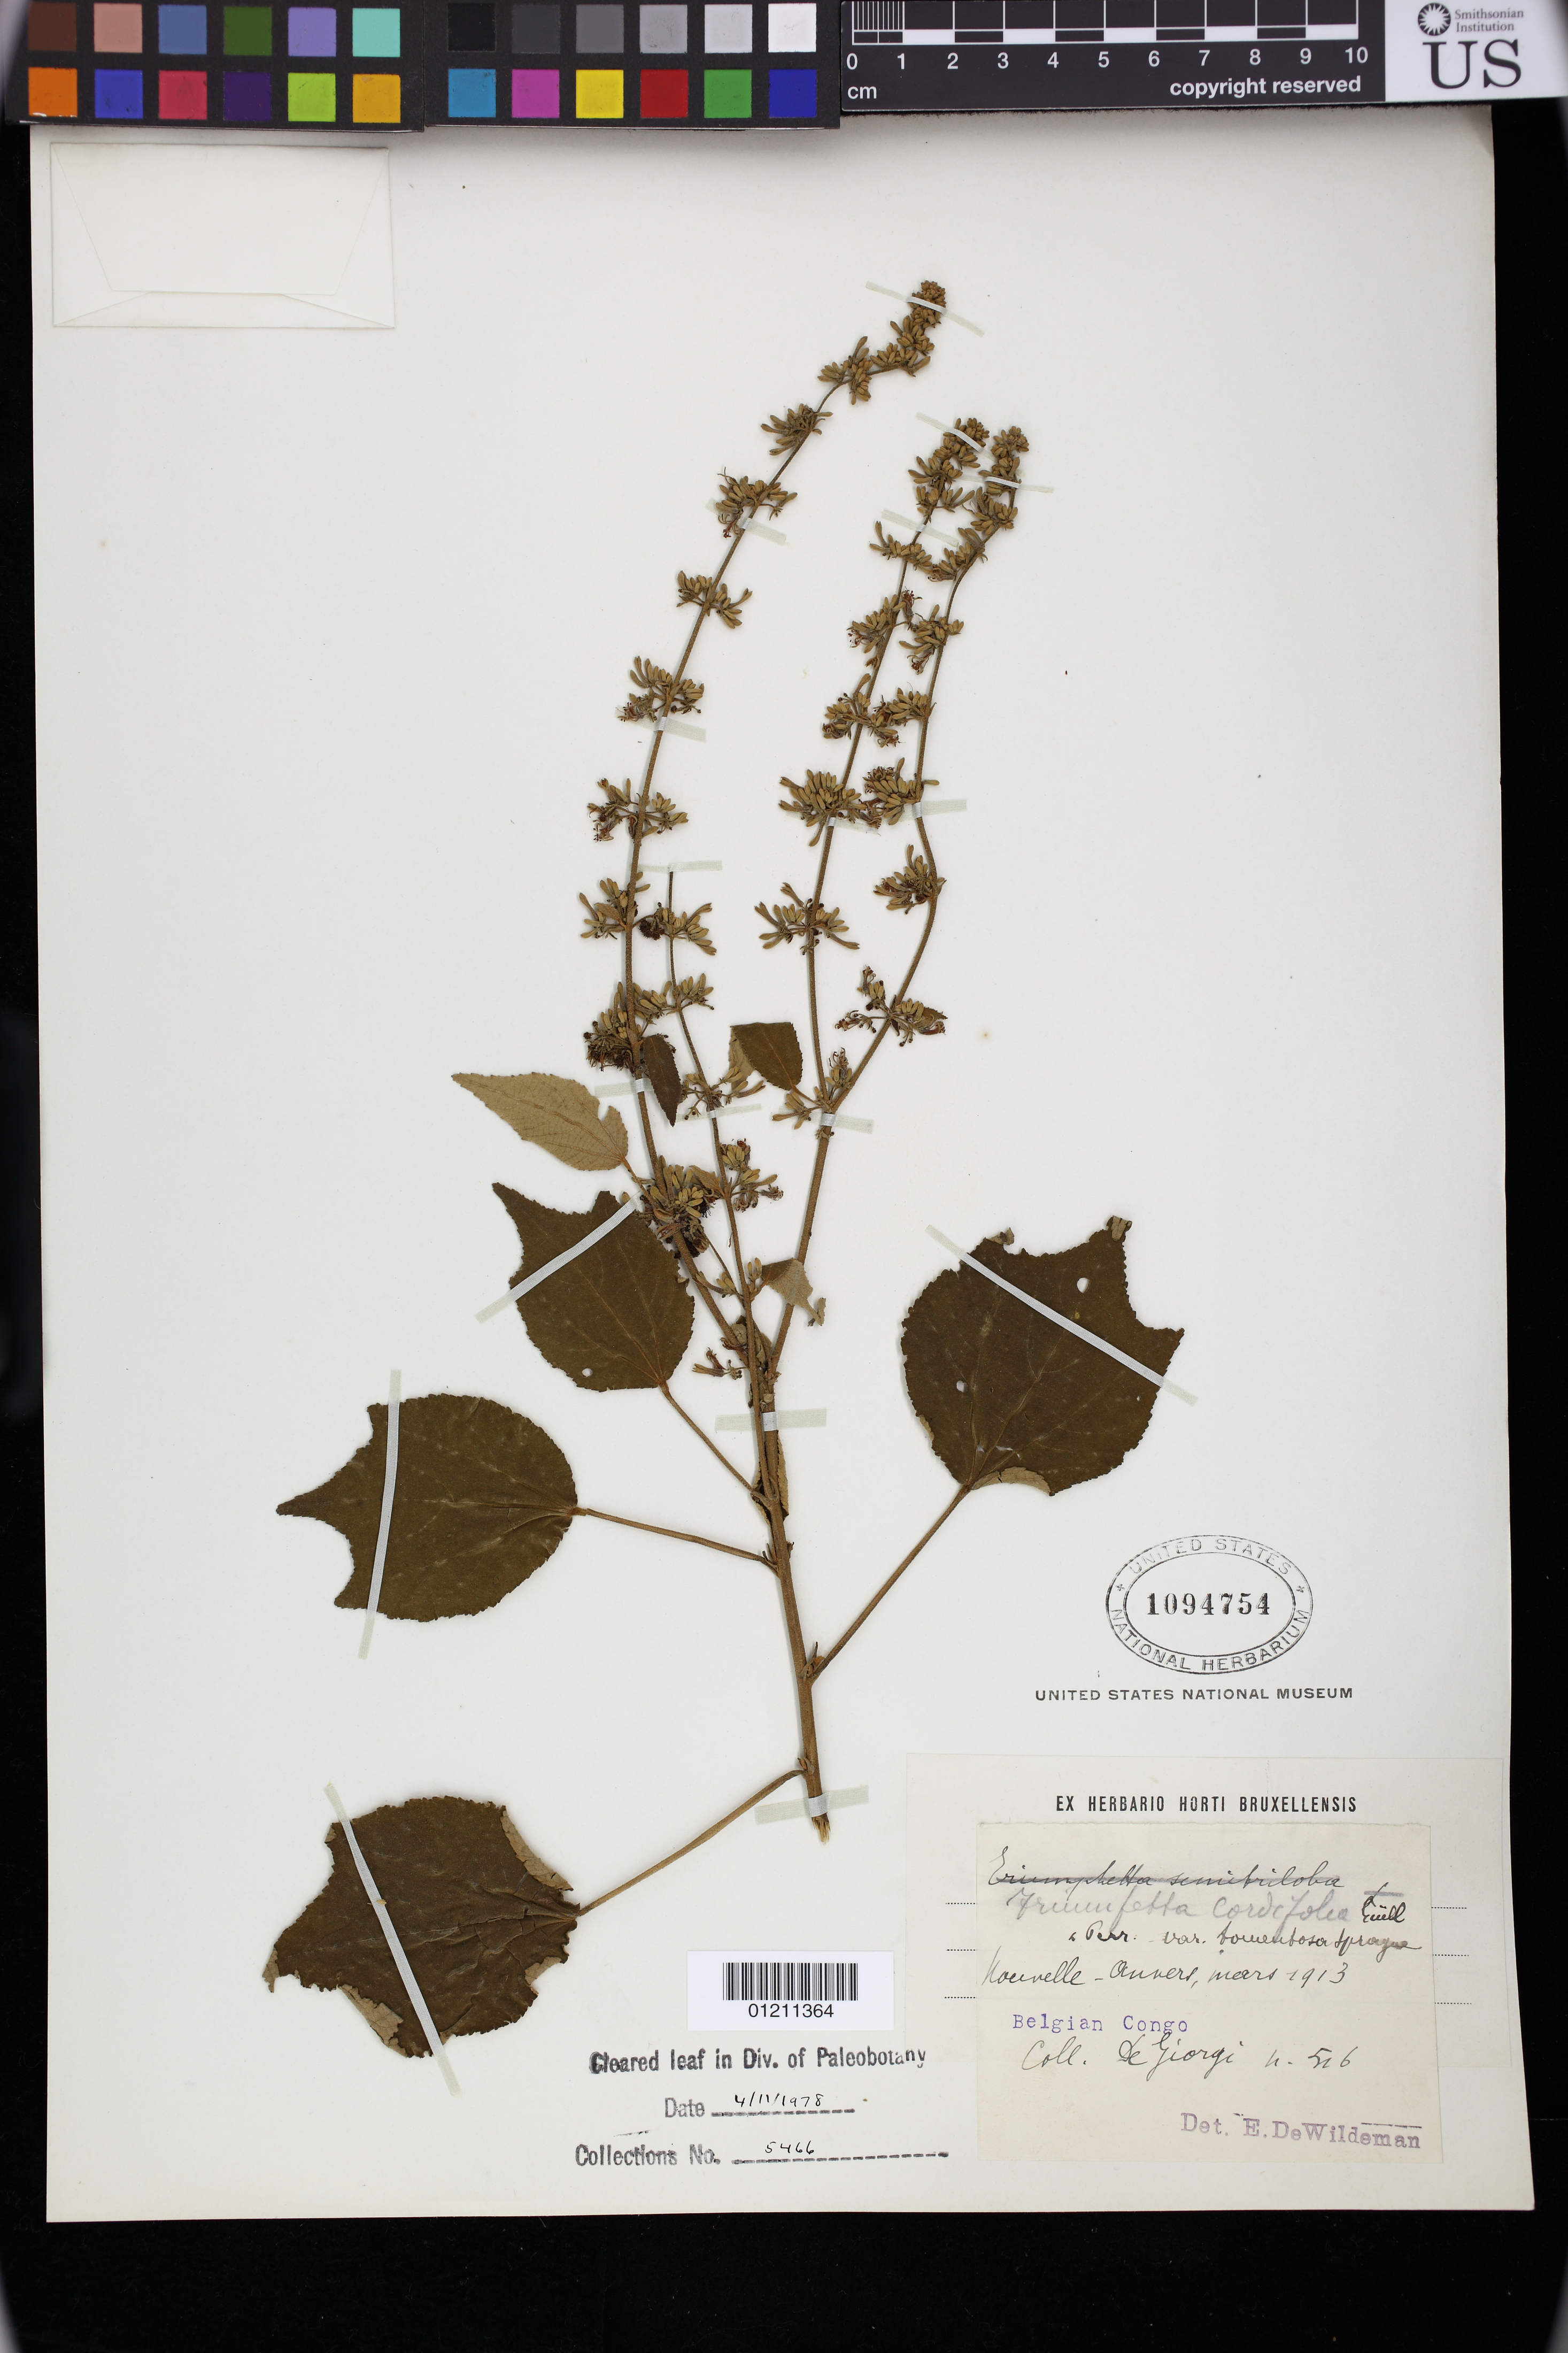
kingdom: Plantae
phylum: Tracheophyta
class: Magnoliopsida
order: Malvales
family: Malvaceae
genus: Triumfetta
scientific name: Triumfetta cordifolia var. tomentosa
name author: Sprague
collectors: S. de Giorgi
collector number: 516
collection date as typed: Mar 1913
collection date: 1913-03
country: Congo, Democratic Republic of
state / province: Équateur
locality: Nouvelle-Anvers. Belgian Congo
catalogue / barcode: US 1094754